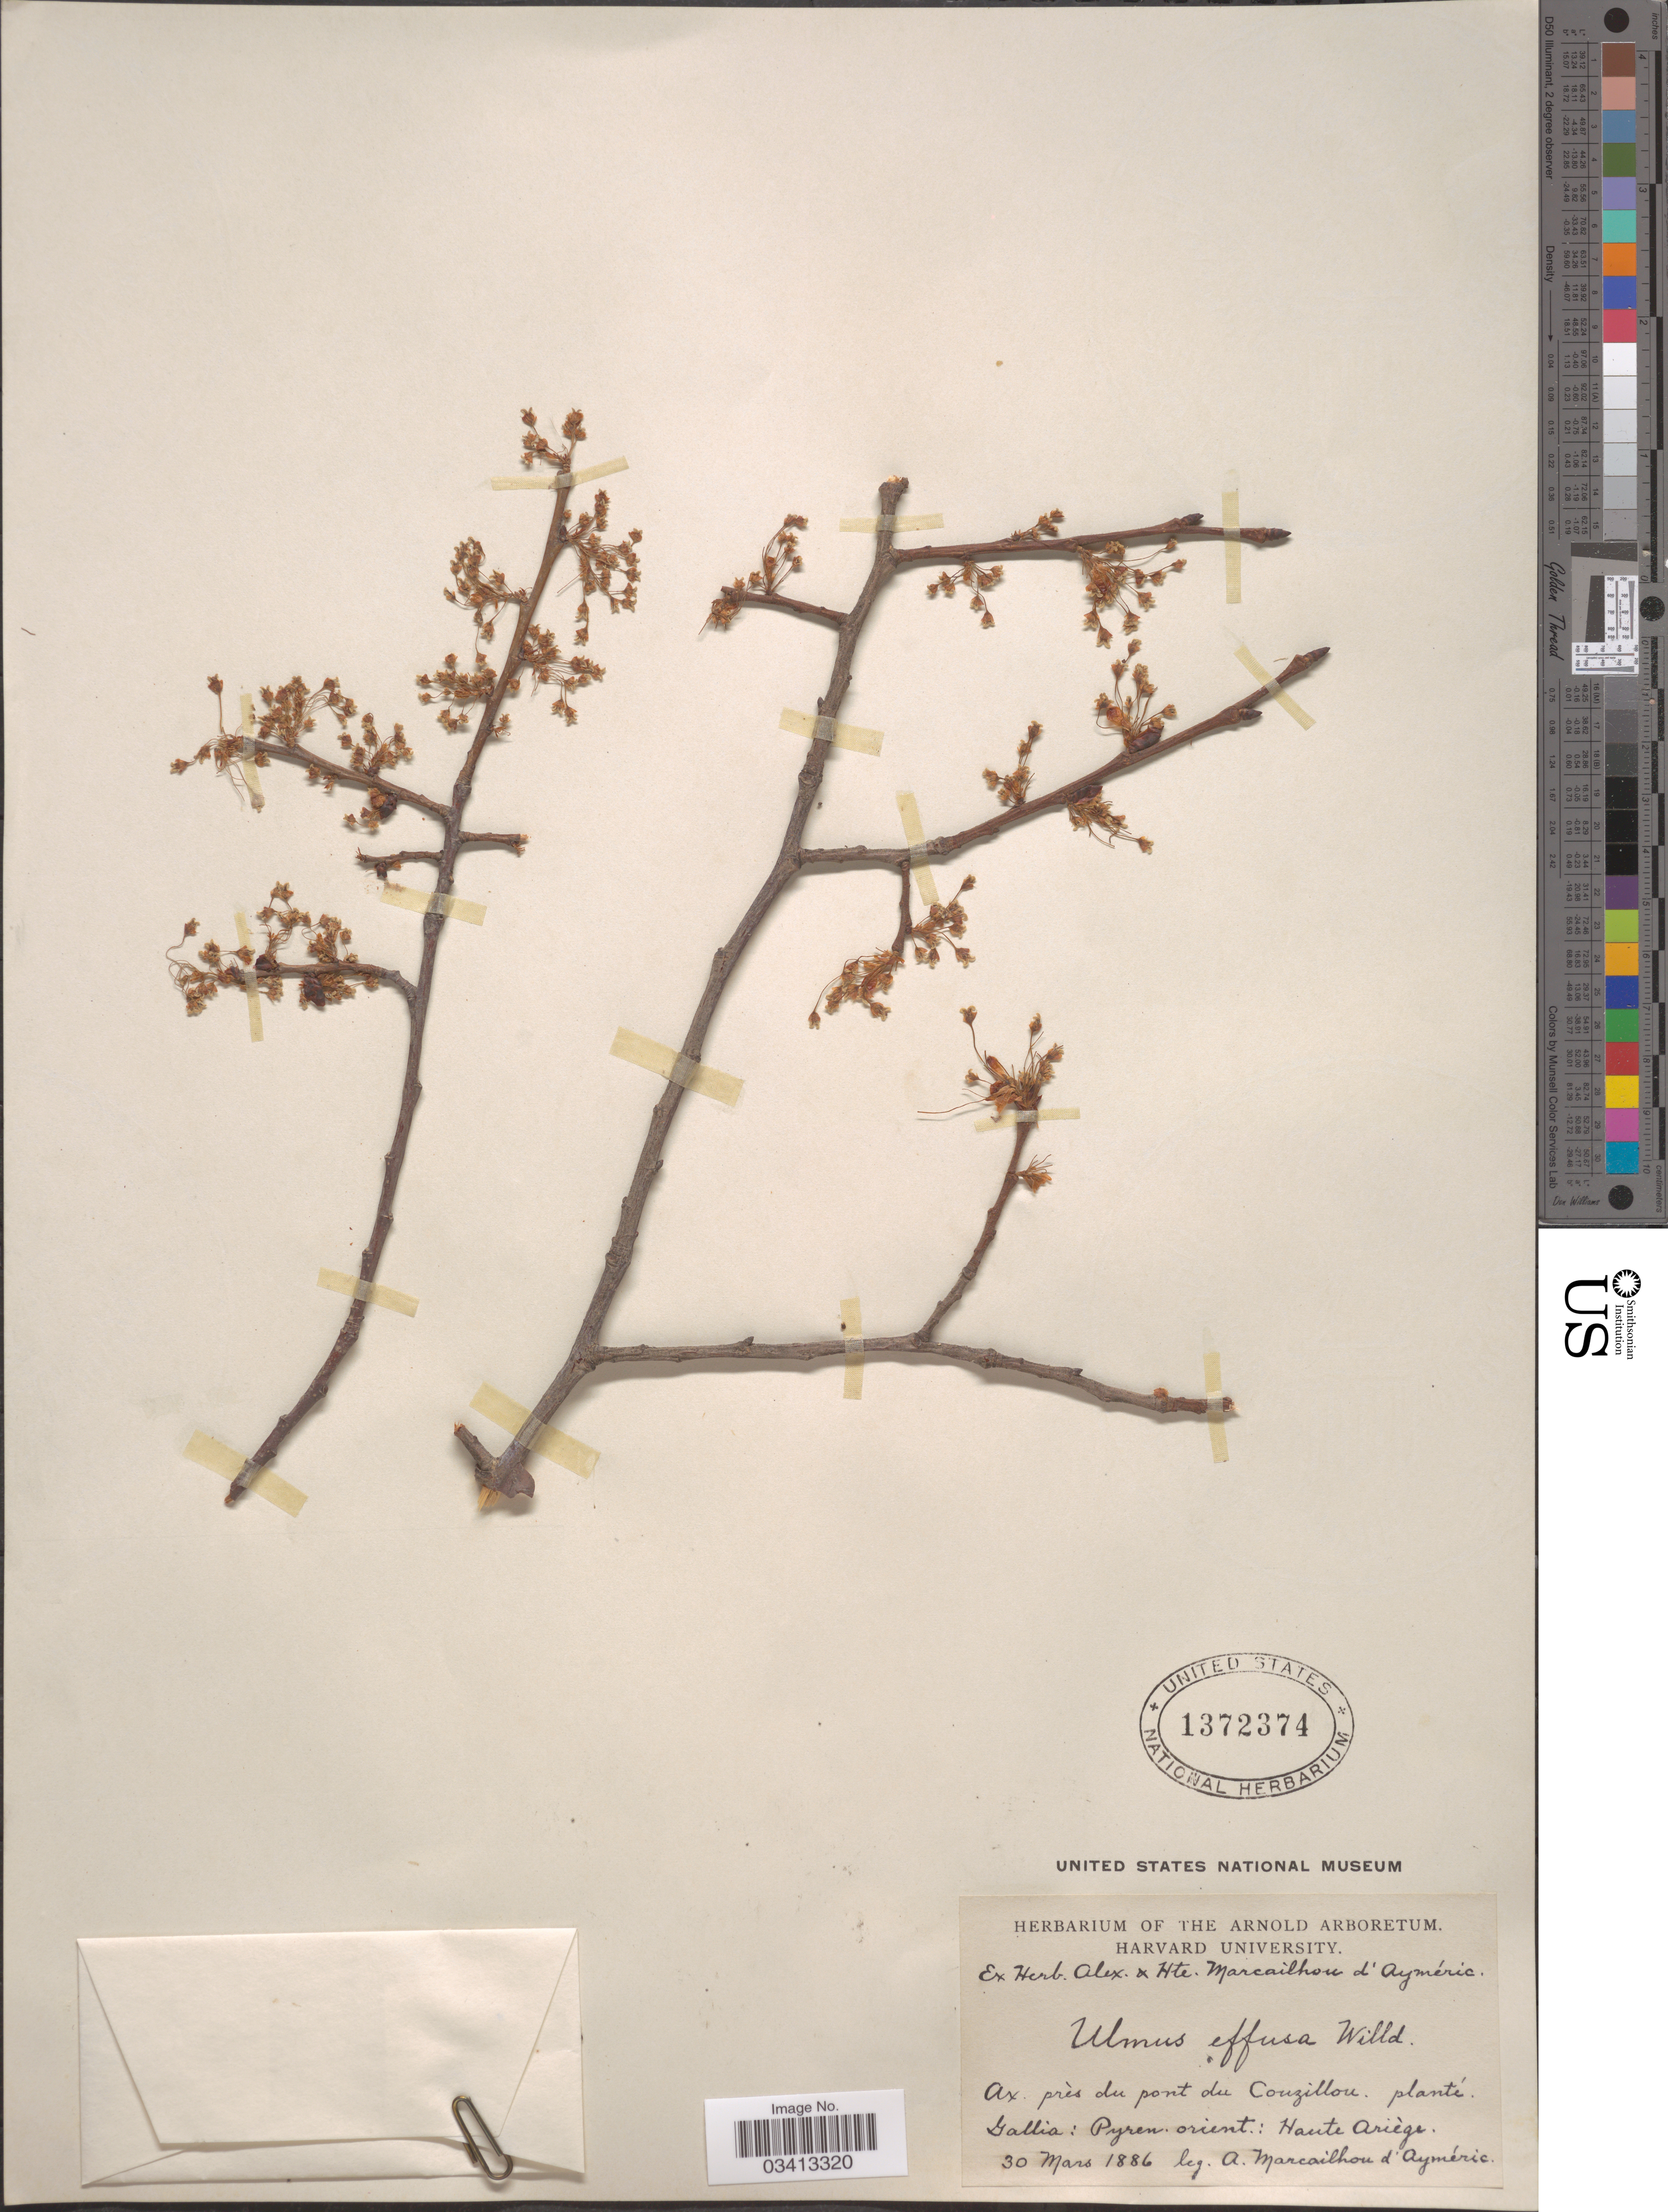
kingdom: Plantae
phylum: Tracheophyta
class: Magnoliopsida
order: Rosales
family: Ulmaceae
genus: Ulmus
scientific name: Ulmus laevis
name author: Pall.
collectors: A.L.M. Marcailhou d' Aymeric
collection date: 1886-03-30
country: France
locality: Ax près du pont du Couzillou. planté Gallia: Pyren. orient.: Haute Oriège.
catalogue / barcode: US 1372374